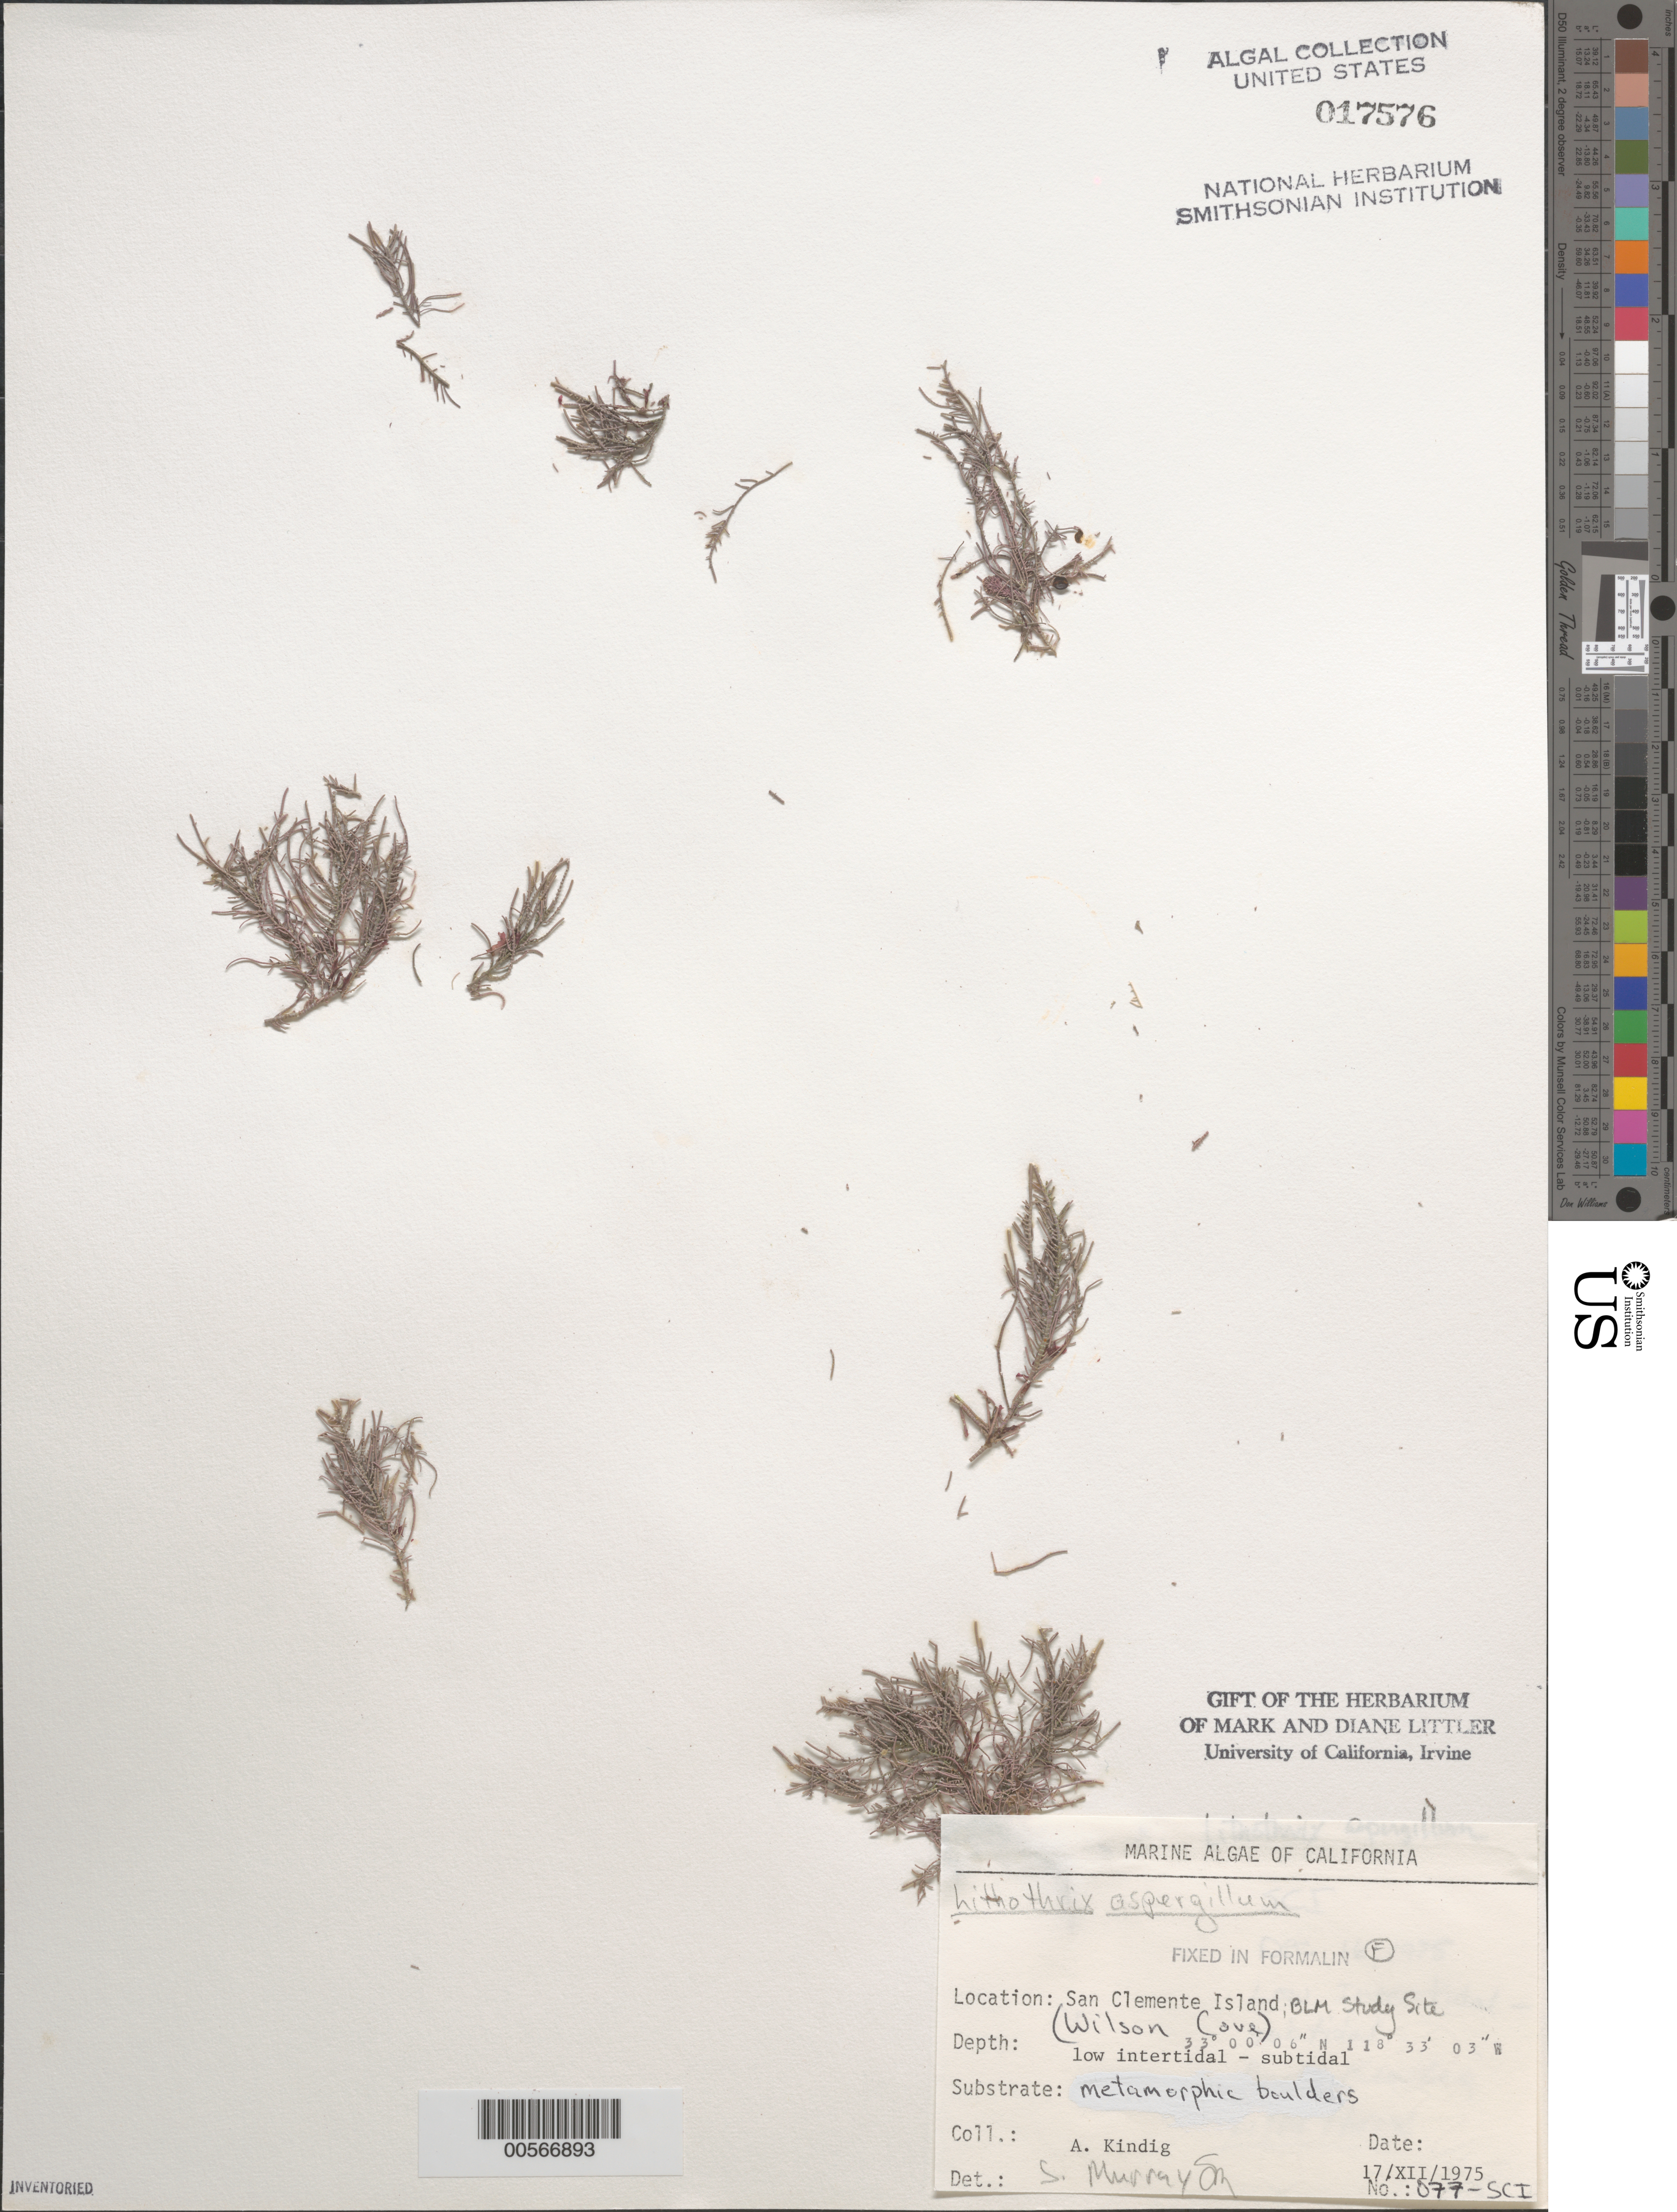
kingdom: Plantae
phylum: Rhodophyta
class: Florideophyceae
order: Corallinales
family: Lithophyllaceae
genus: Lithothrix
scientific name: Lithothrix aspergillum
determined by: Murray, S. N.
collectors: A. Kindig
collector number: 077-SCI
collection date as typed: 17 Dec 1975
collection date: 1975-12-17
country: United States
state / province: California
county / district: Los Angeles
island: San Clemente Island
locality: Wilson Cove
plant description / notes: BLM-SOCALBIGHT Rocky Intertidal Survey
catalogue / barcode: US 17576